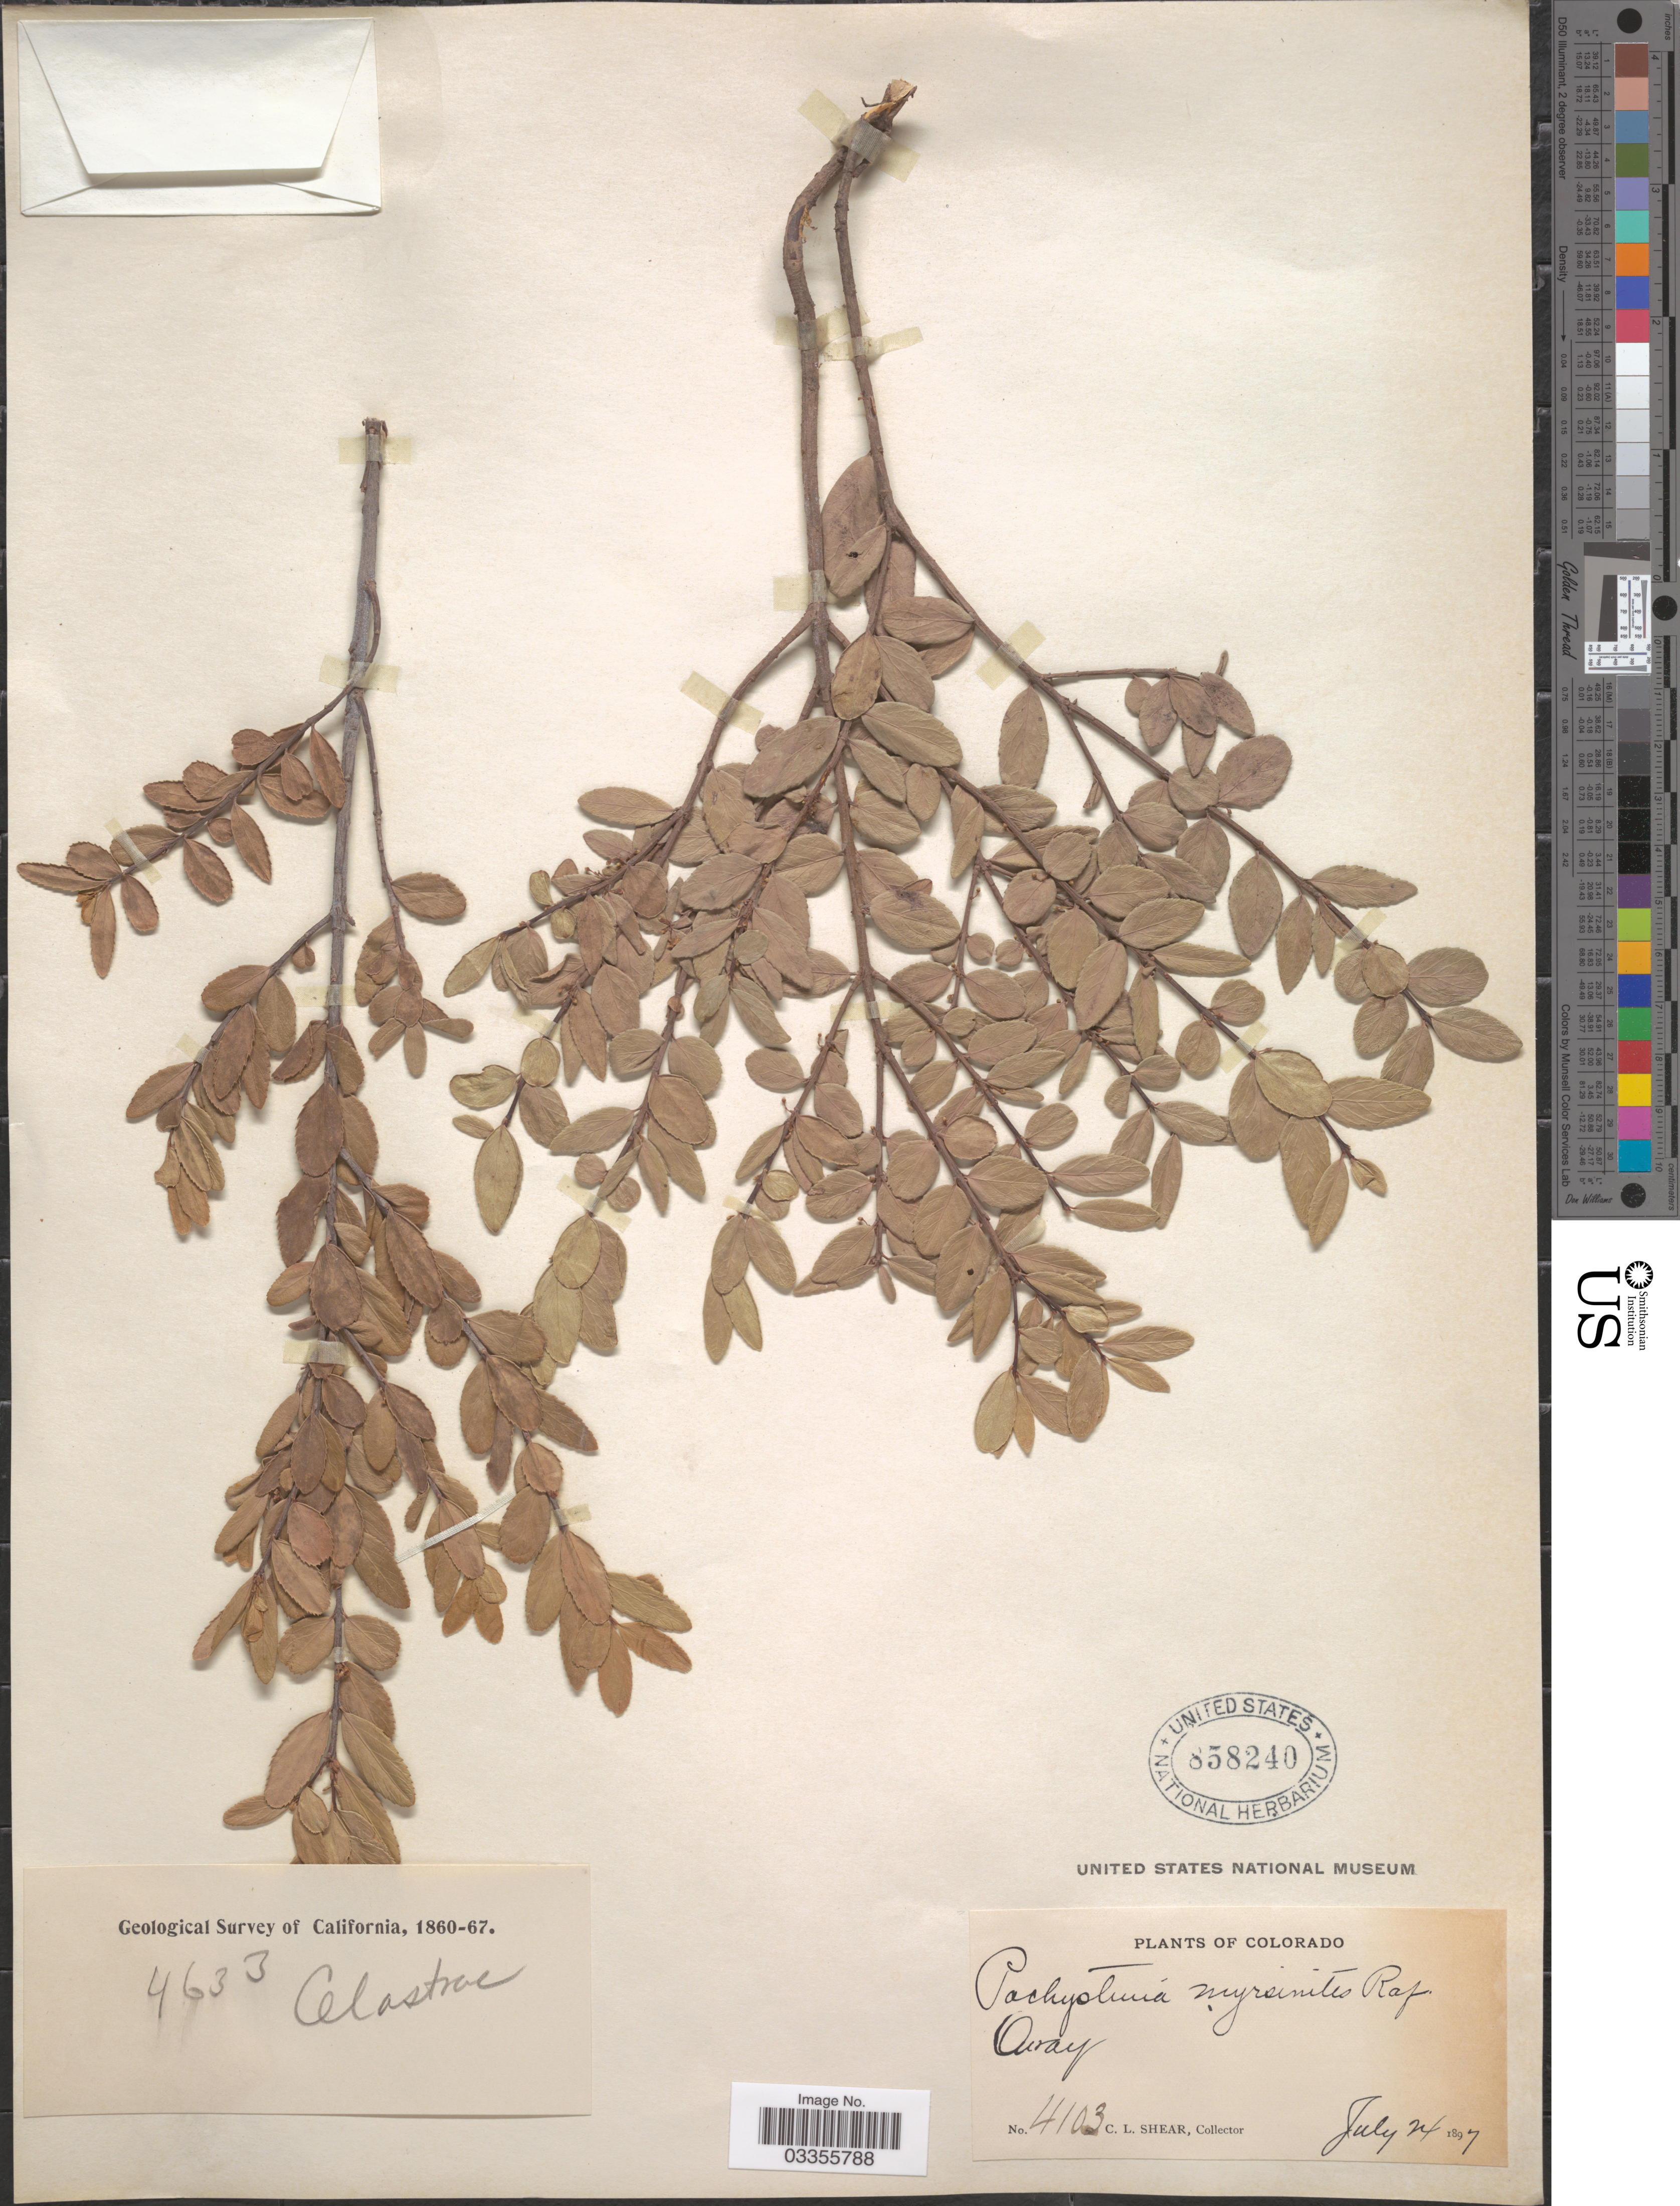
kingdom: Plantae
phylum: Tracheophyta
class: Magnoliopsida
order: Celastrales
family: Celastraceae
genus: Paxistima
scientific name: Paxistima myrsinites subsp. myrsinites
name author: (Pursh) Raf.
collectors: C. L. Shear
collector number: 4103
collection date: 1897-07-24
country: United States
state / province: Colorado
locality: Ouray.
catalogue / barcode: US 858240